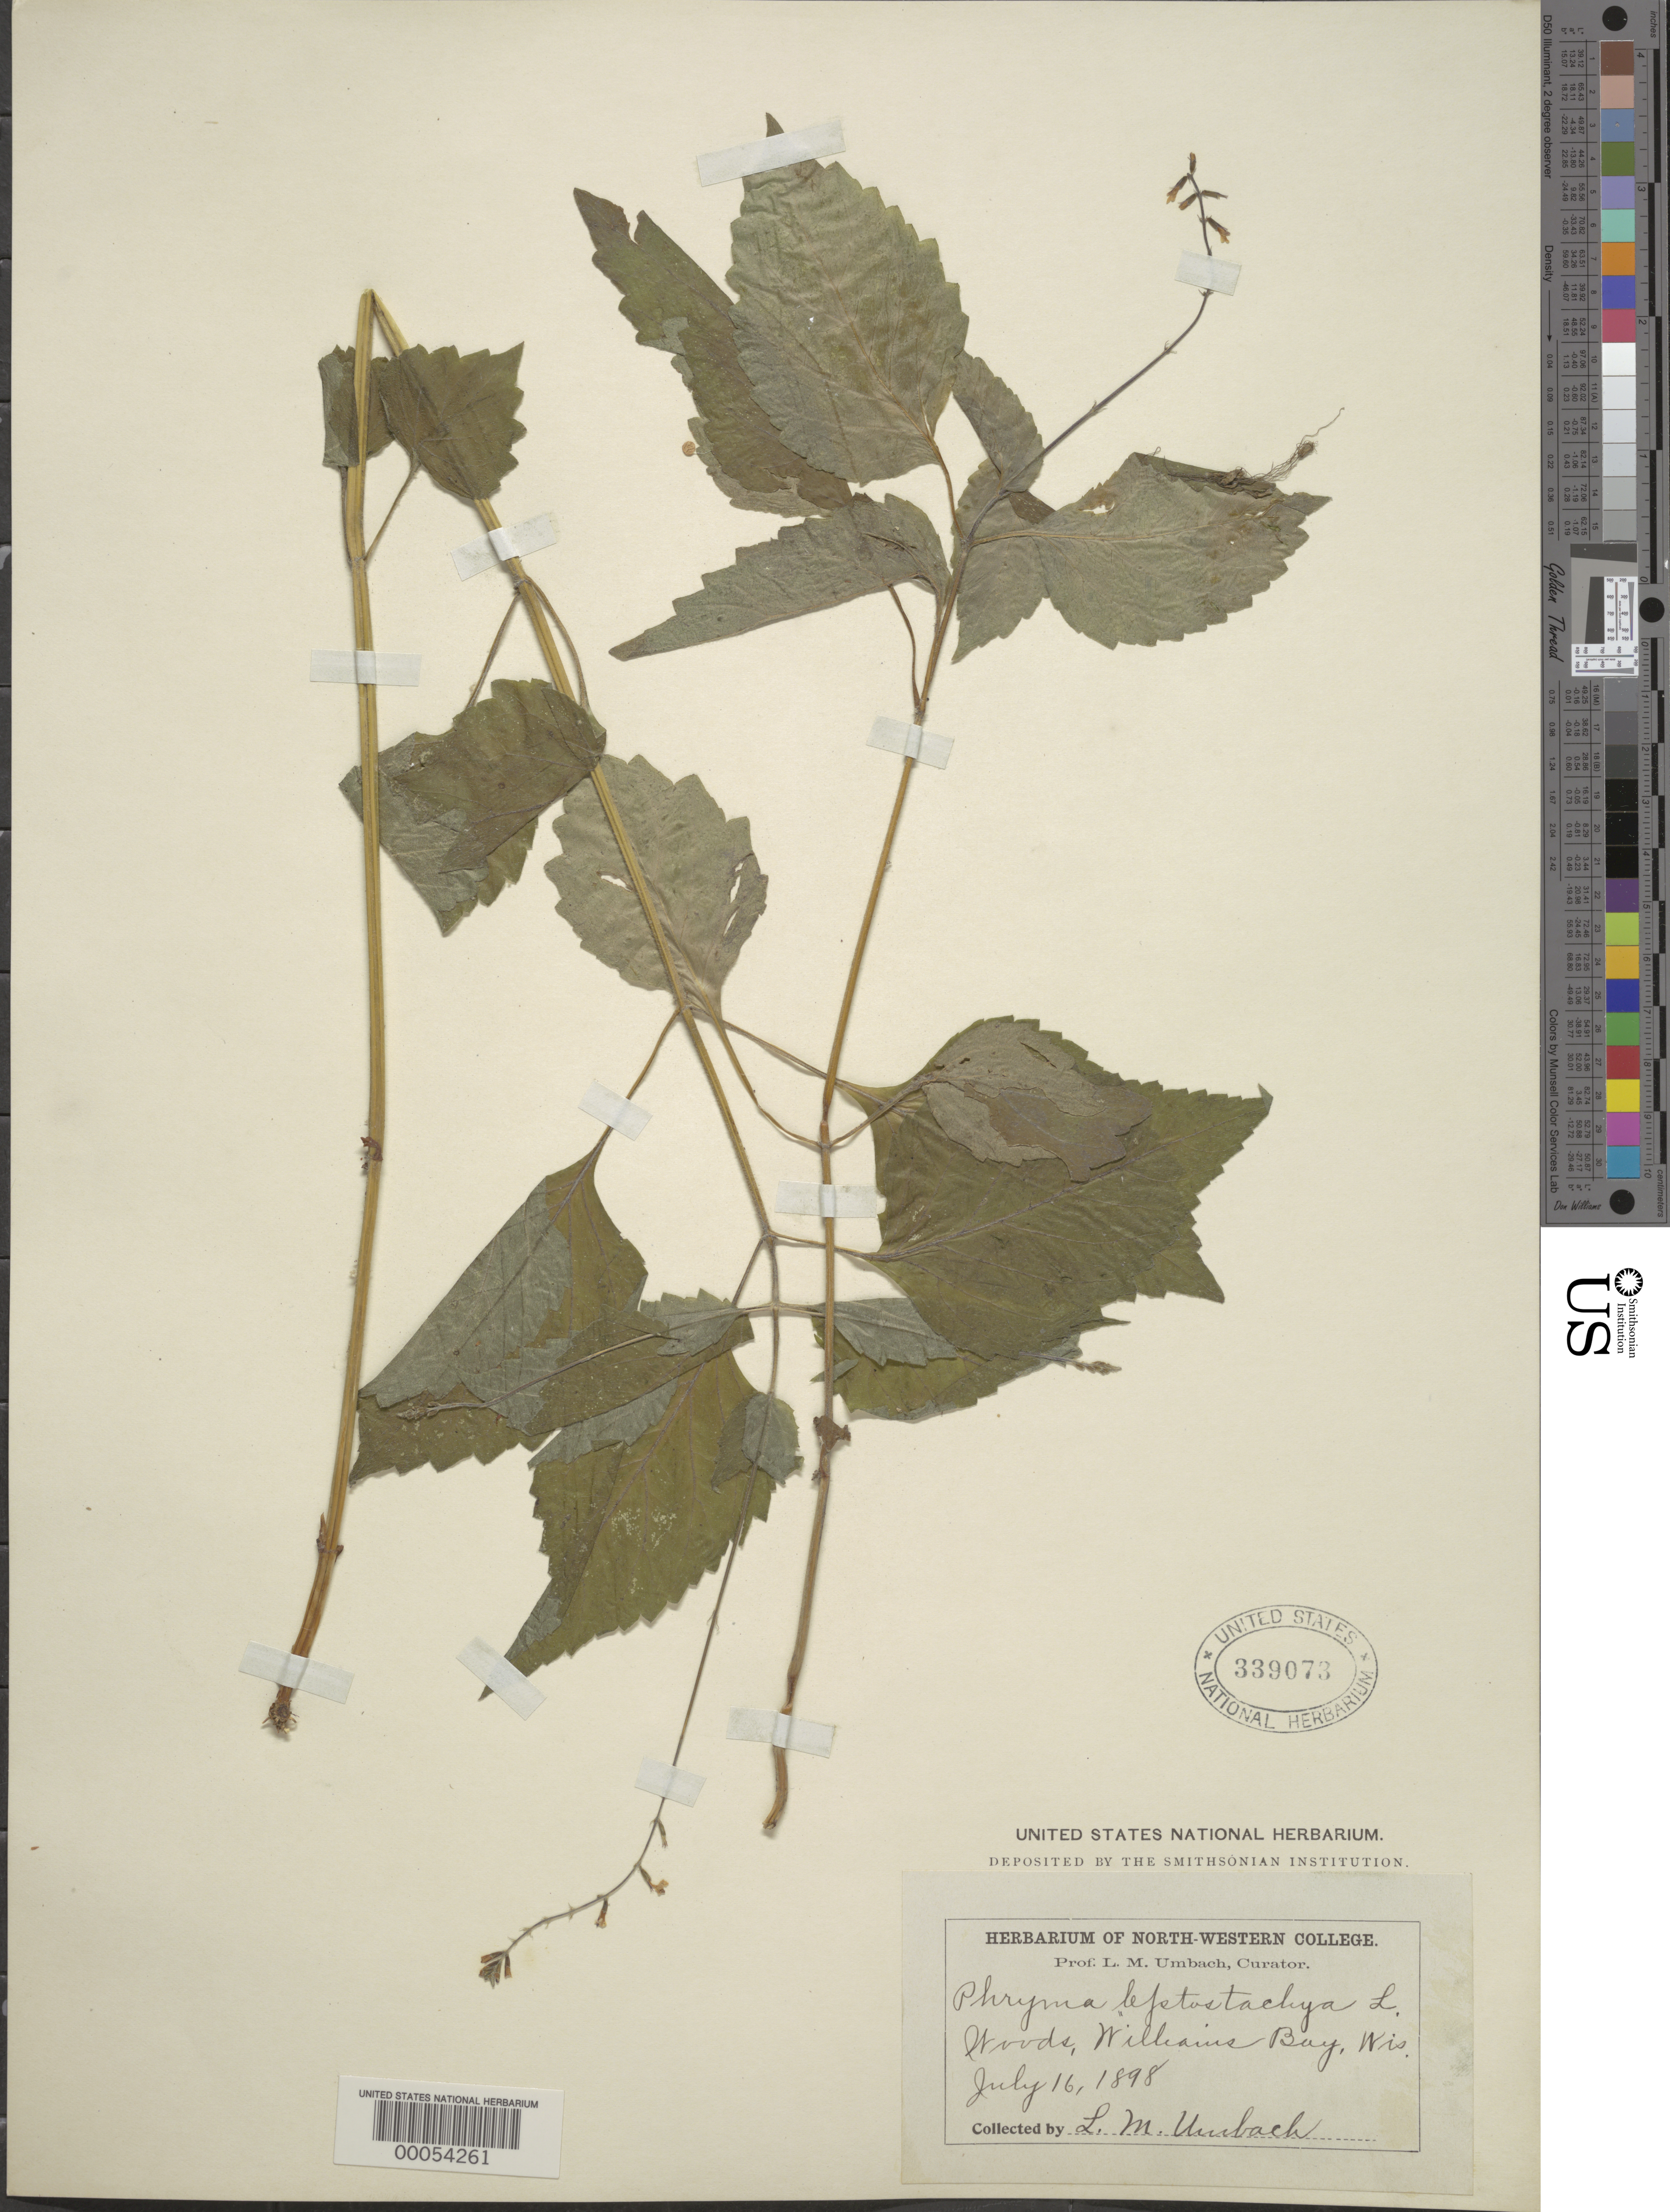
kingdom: Plantae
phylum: Tracheophyta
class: Magnoliopsida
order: Lamiales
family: Phrymaceae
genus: Phryma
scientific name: Phryma leptostachya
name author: L.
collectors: L. M. Umbach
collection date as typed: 16 Jul 1898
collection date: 1898-07-16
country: United States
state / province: Wisconsin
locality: Williams bay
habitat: In woods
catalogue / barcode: US 339073